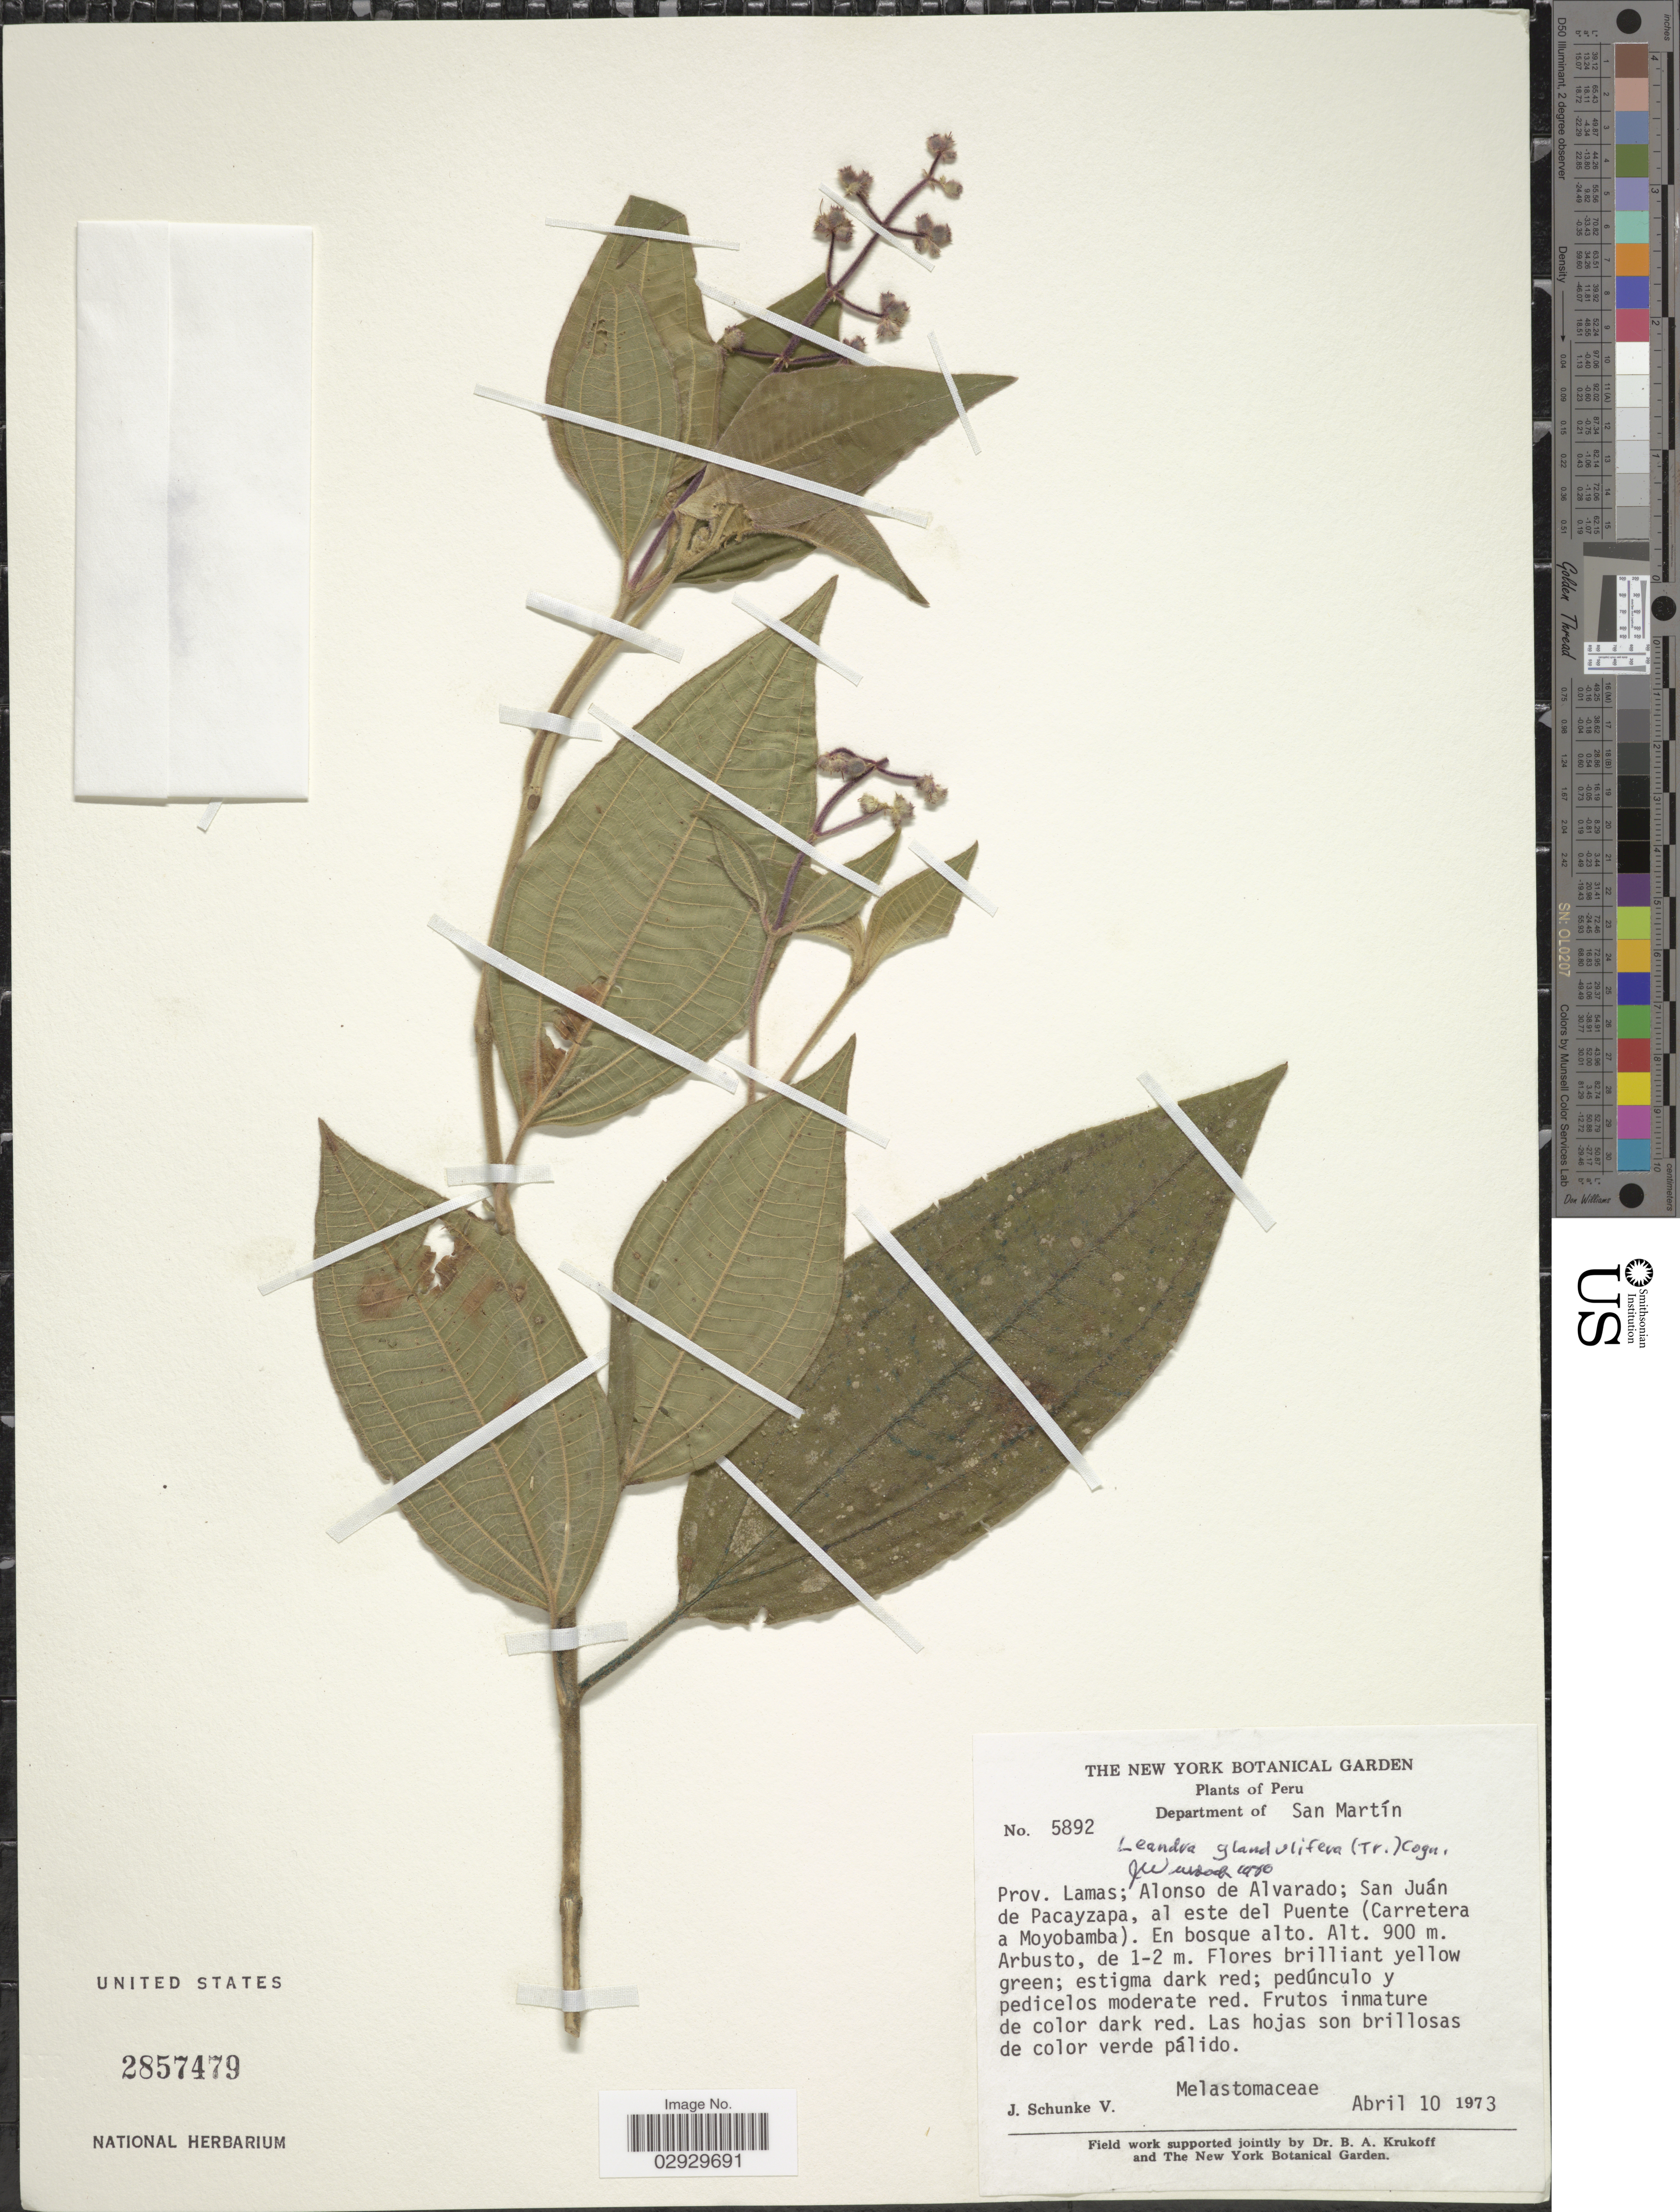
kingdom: Plantae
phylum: Tracheophyta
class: Magnoliopsida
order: Myrtales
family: Melastomataceae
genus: Leandra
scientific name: Leandra glandulifera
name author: (Triana) Cogn.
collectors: J. Schunke Vigo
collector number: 5892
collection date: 1973-04-10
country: Peru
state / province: San Martín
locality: Department of San Martín, Prov. Lamas; Alonso de Alvarado; San Juán de Pacayzapa, al este del Puente (Carretera a Moyobamba).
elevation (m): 900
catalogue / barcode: US 2857479